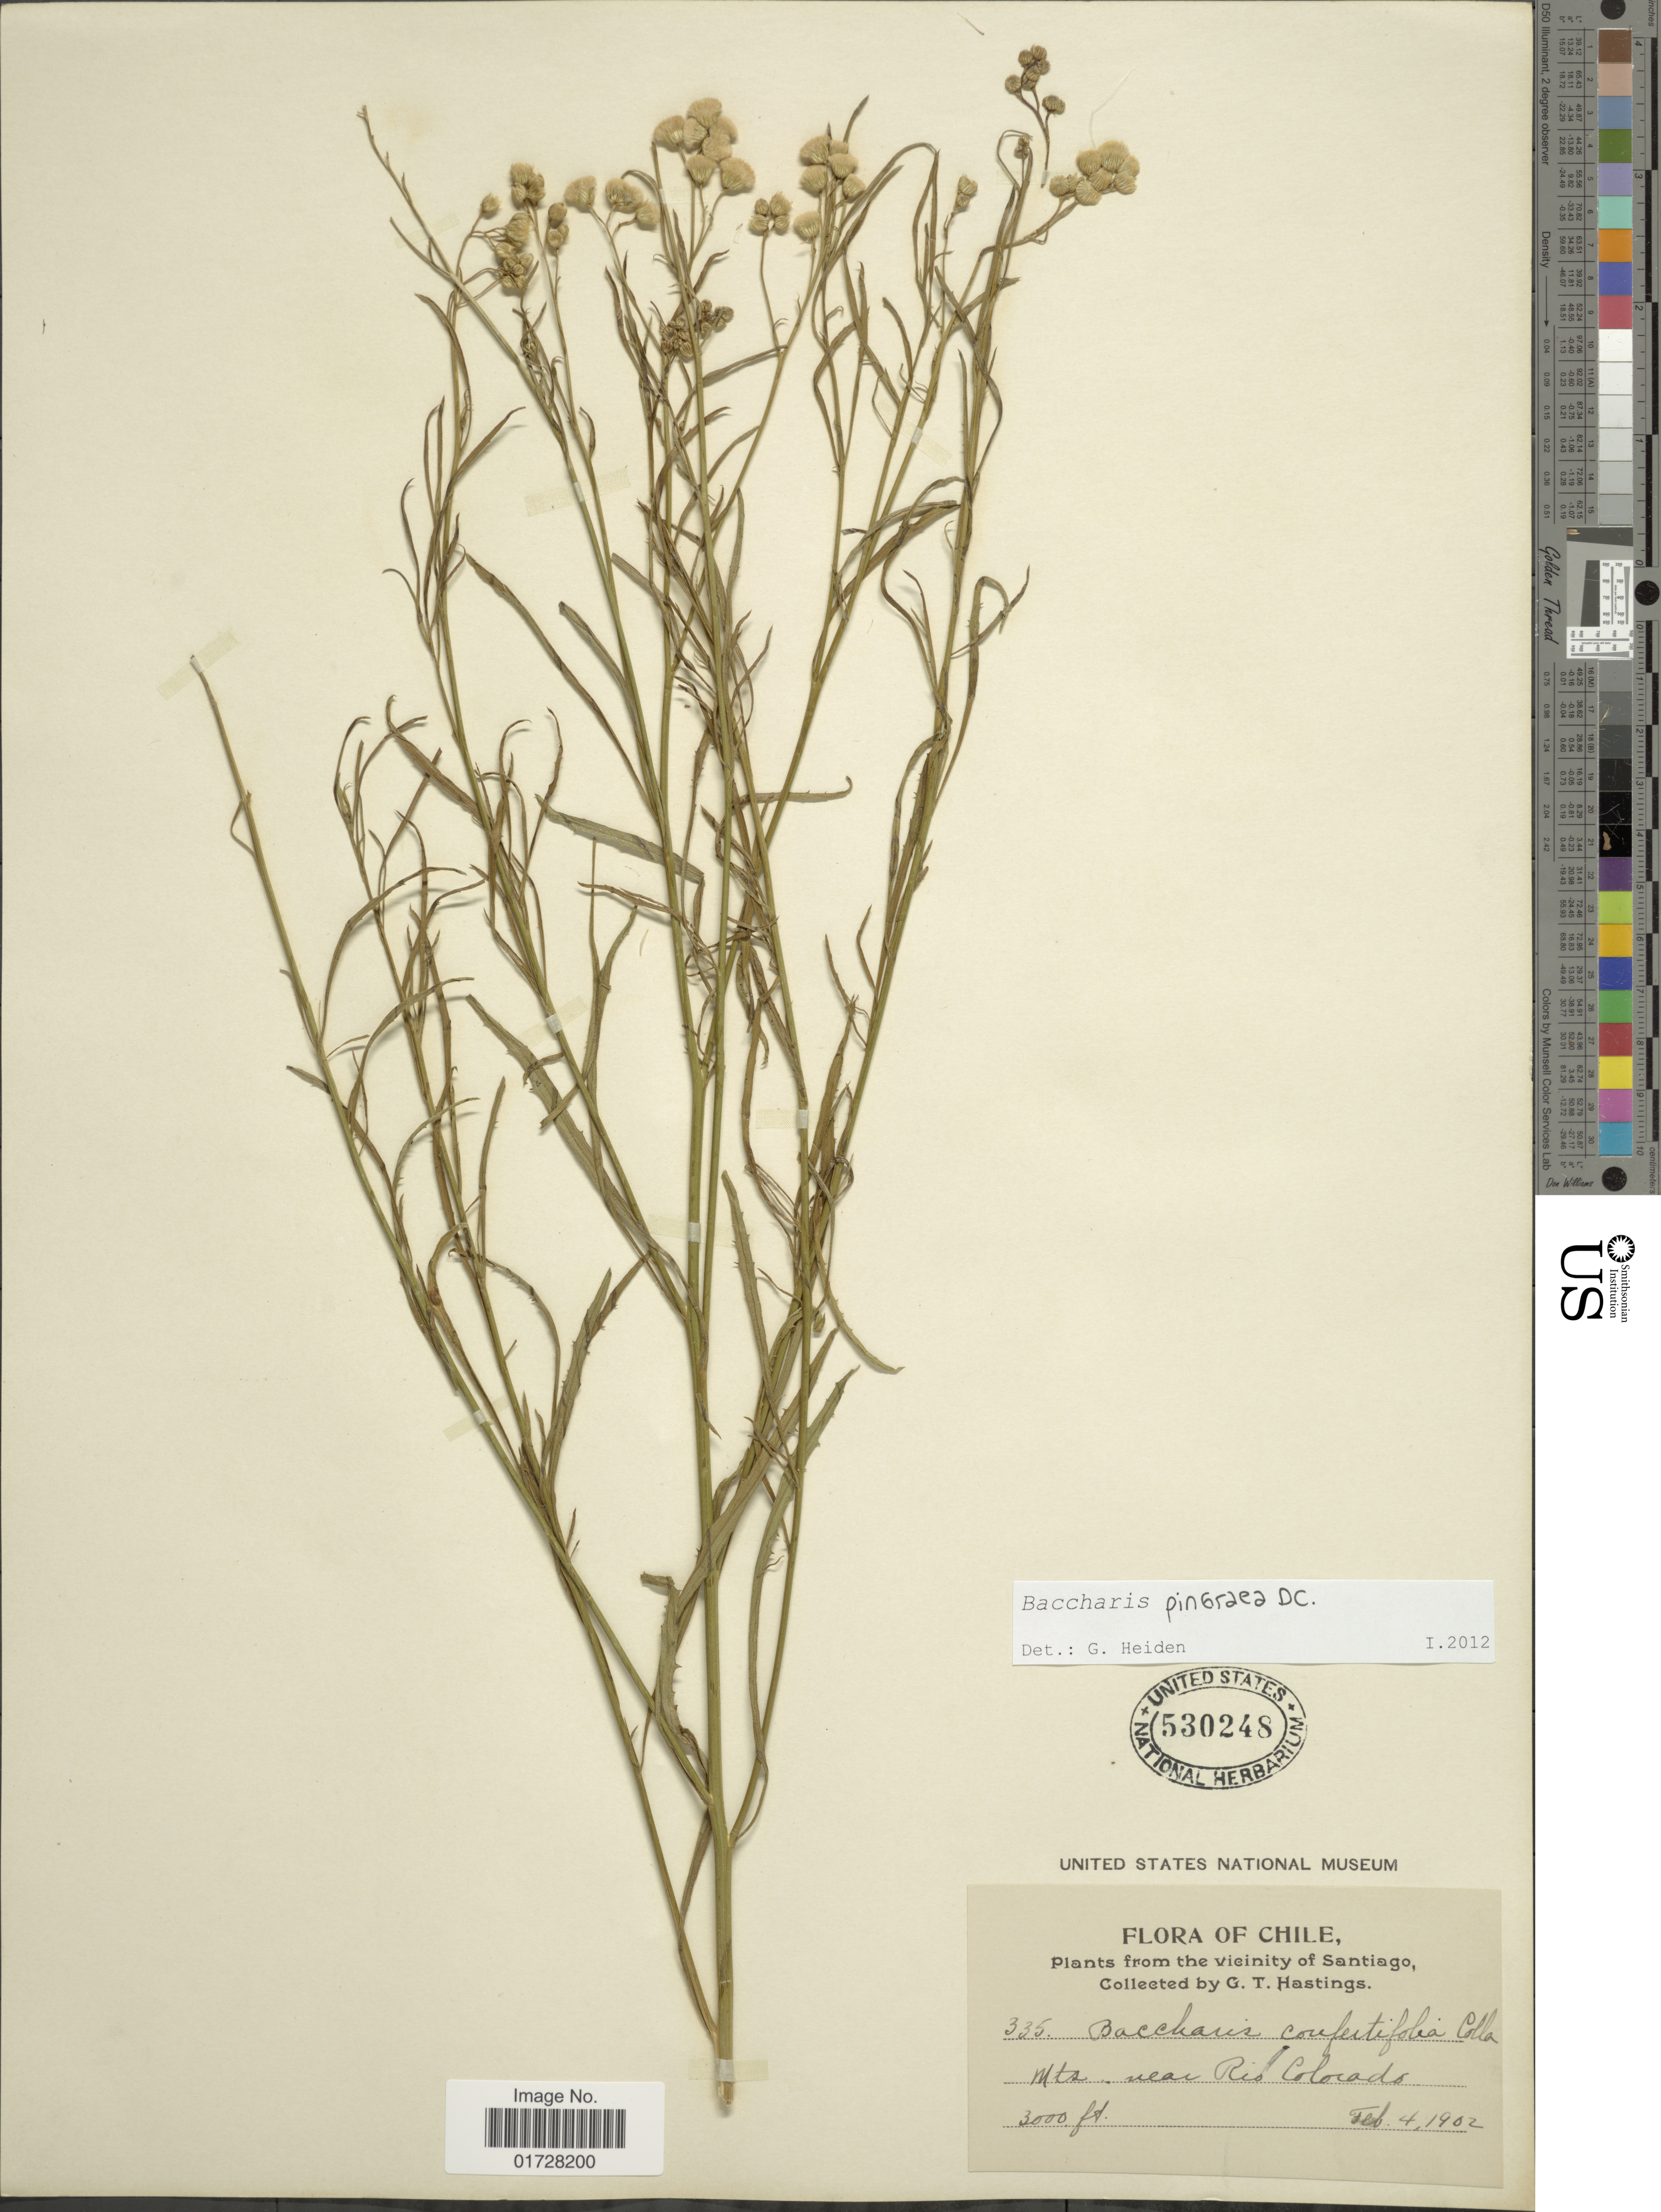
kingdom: Plantae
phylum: Tracheophyta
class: Magnoliopsida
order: Asterales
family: Asteraceae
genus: Baccharis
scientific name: Baccharis pingraea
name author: DC.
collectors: G. Hastings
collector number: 335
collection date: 1902-02-04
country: Chile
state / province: Región Metropolitana (RM)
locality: Vicinity of Santiago, Mts near Rio Colorado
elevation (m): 914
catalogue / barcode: US 530248